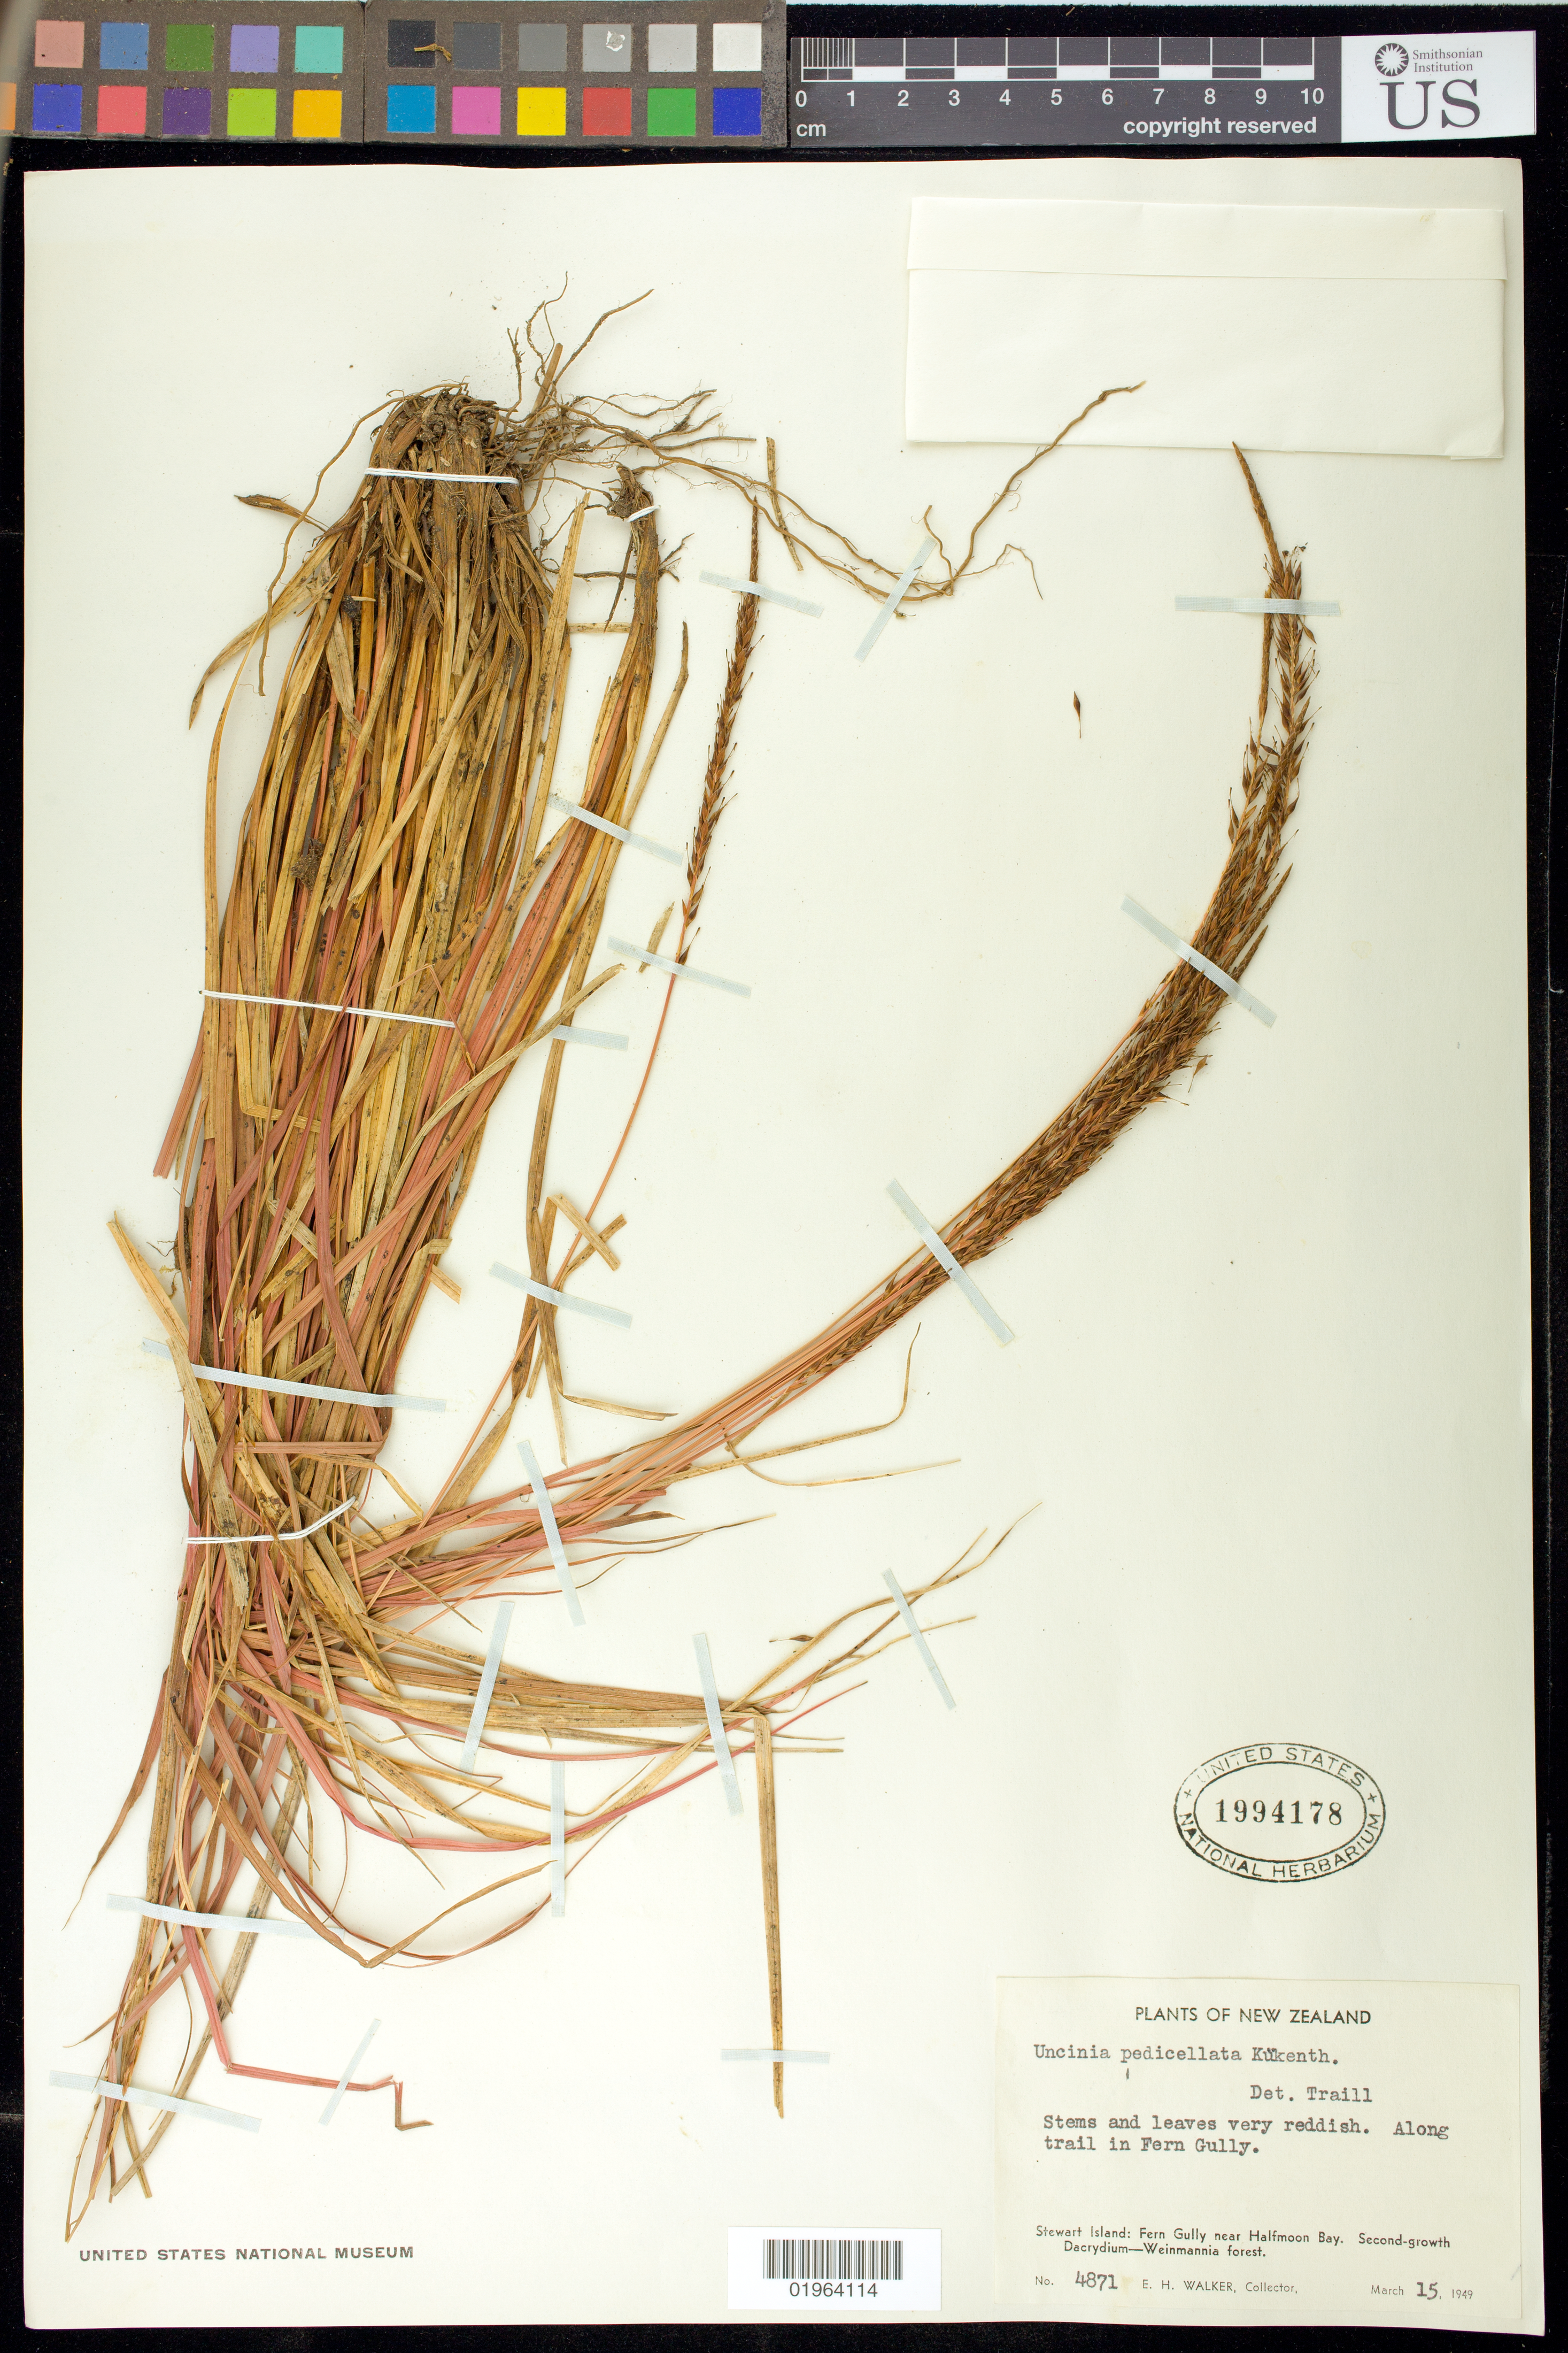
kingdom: Plantae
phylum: Tracheophyta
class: Liliopsida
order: Poales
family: Cyperaceae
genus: Carex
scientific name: Carex uncinata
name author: L. f.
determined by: Strong, Mark T., (BOT), Smithsonian Institution - National Museum of Natural History (UNITED STATES)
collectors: E. H. Walker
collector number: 4871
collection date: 1949-03-15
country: New Zealand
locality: Stewart Island: Fern Gully near Halfmoon Bay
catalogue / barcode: US 1994178